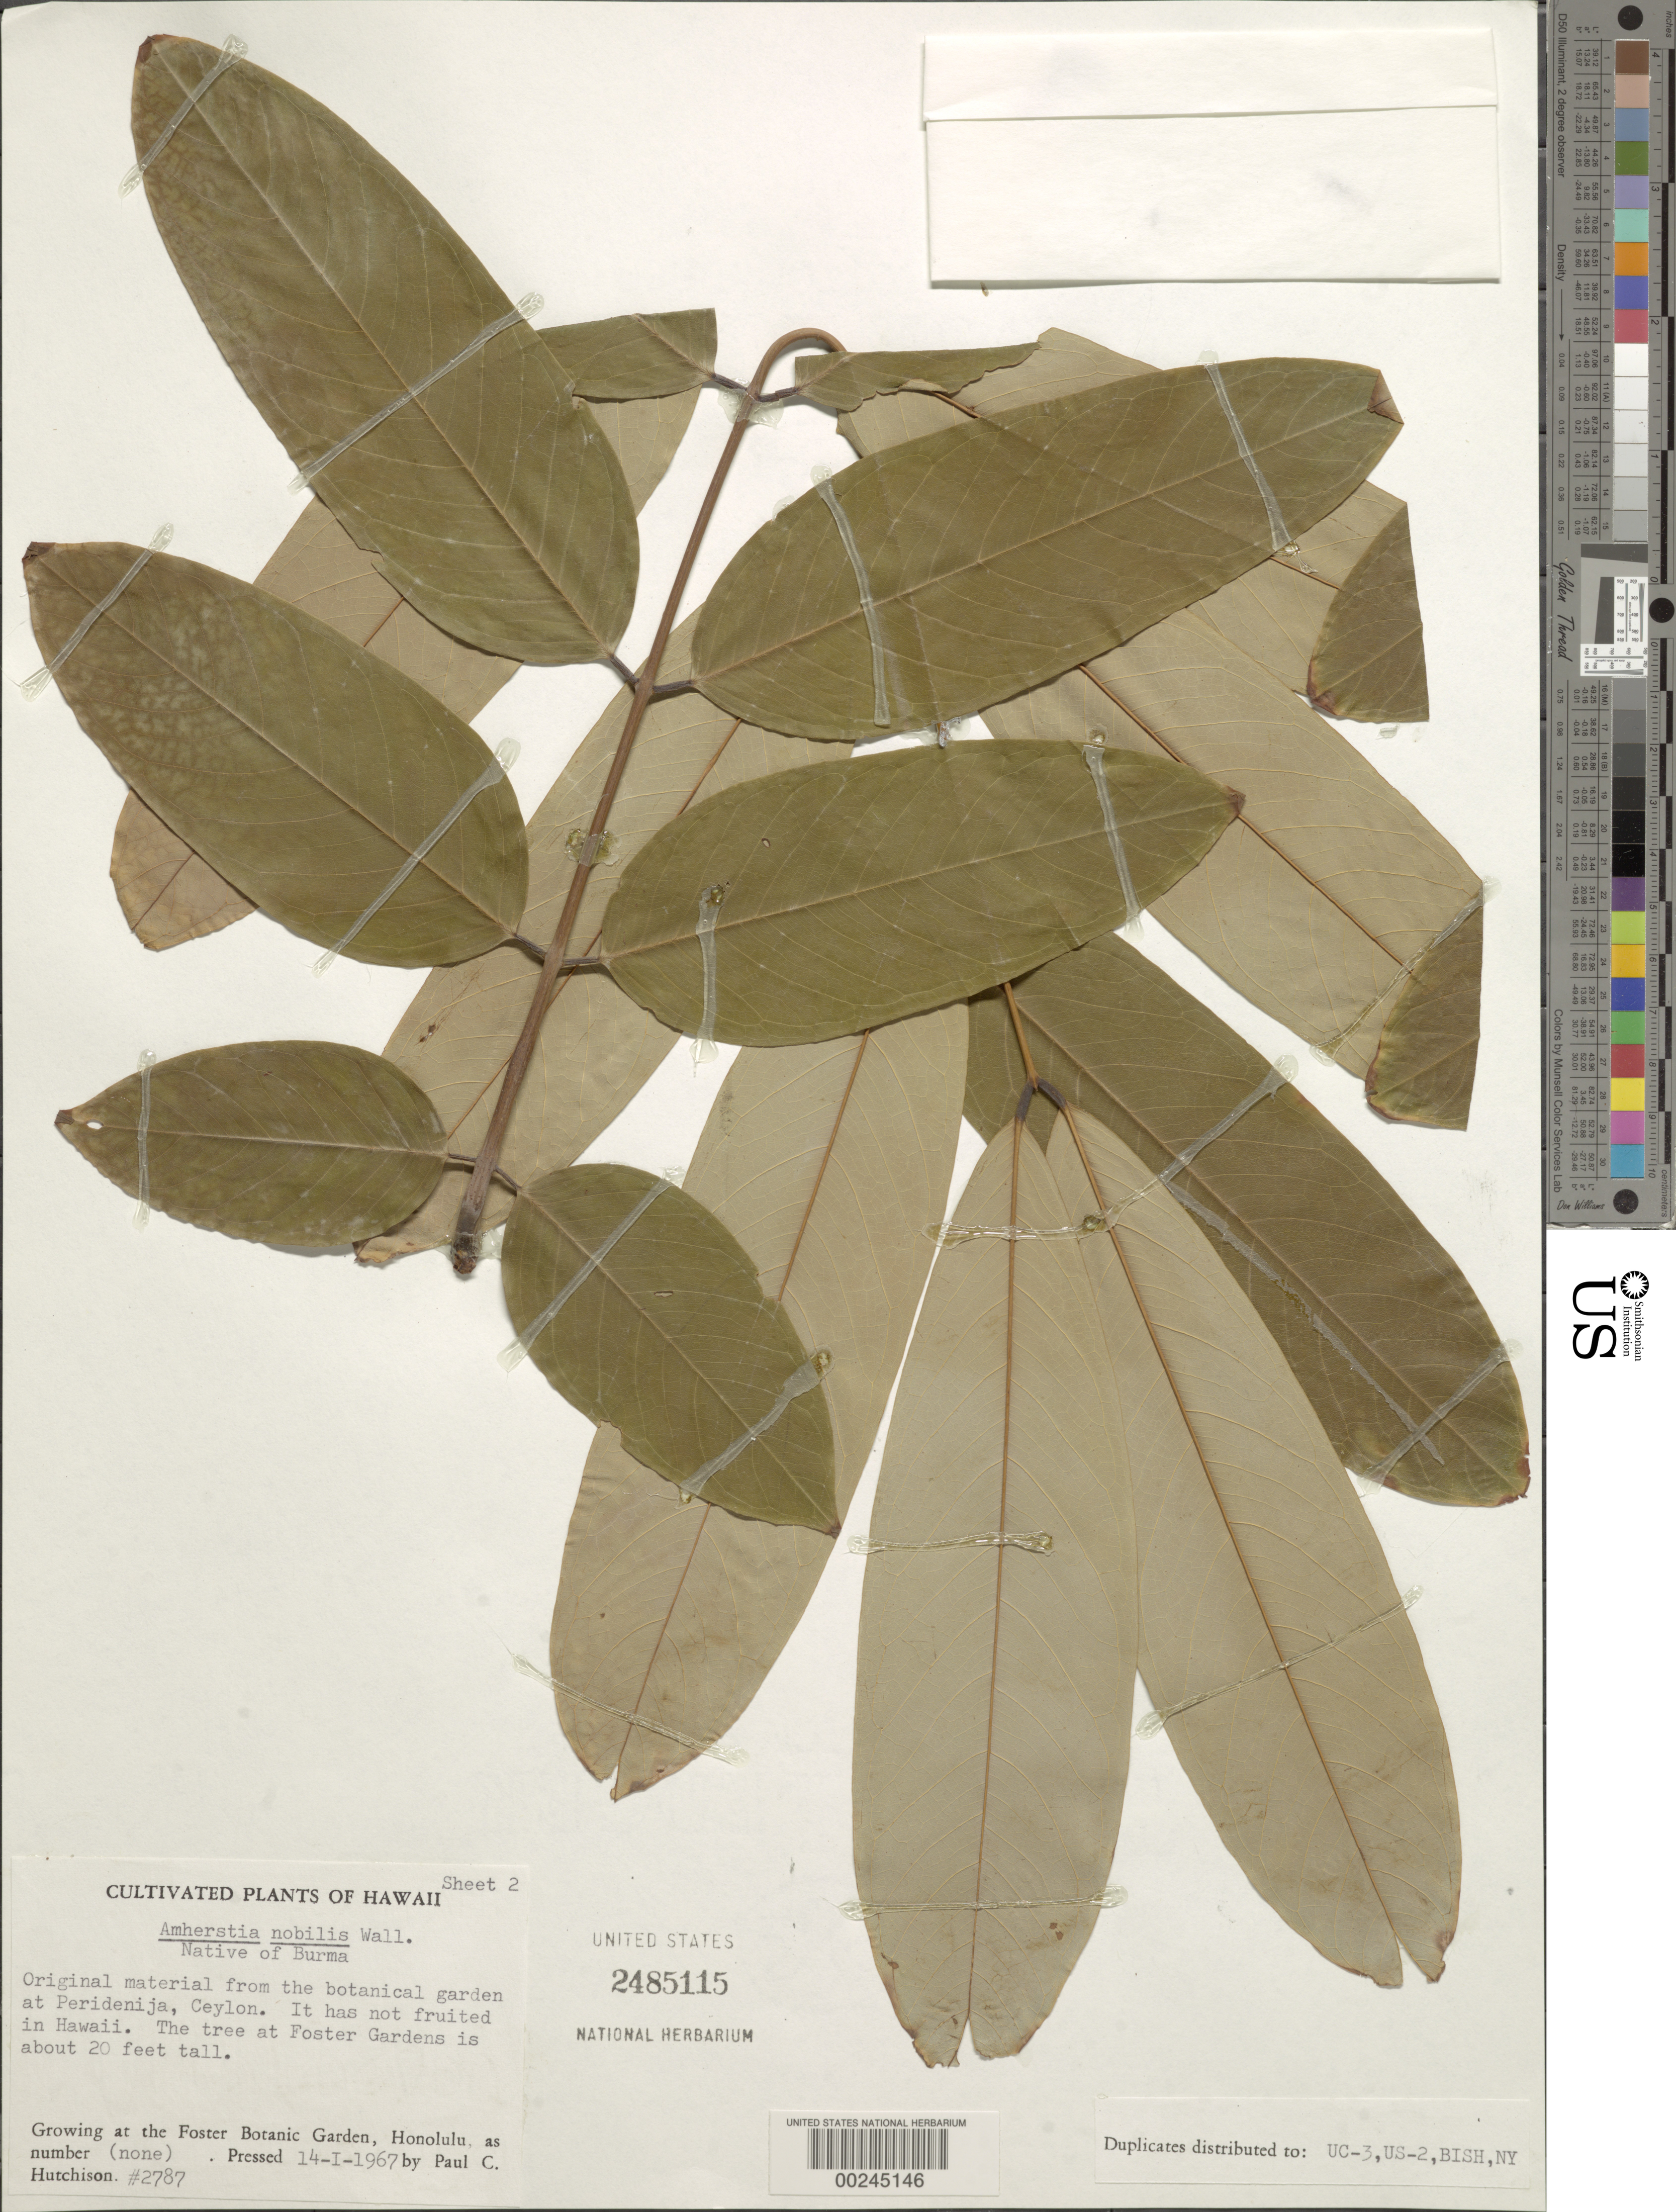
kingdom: Plantae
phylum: Tracheophyta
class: Magnoliopsida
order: Fabales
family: Fabaceae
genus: Amherstia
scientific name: Amherstia nobilis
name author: (Oliv.) Kuntze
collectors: P. C. Hutchison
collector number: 2787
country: United States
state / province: Hawaii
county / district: Honolulu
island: Oahu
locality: Honolulu, foster botanic garden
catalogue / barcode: US 2485115